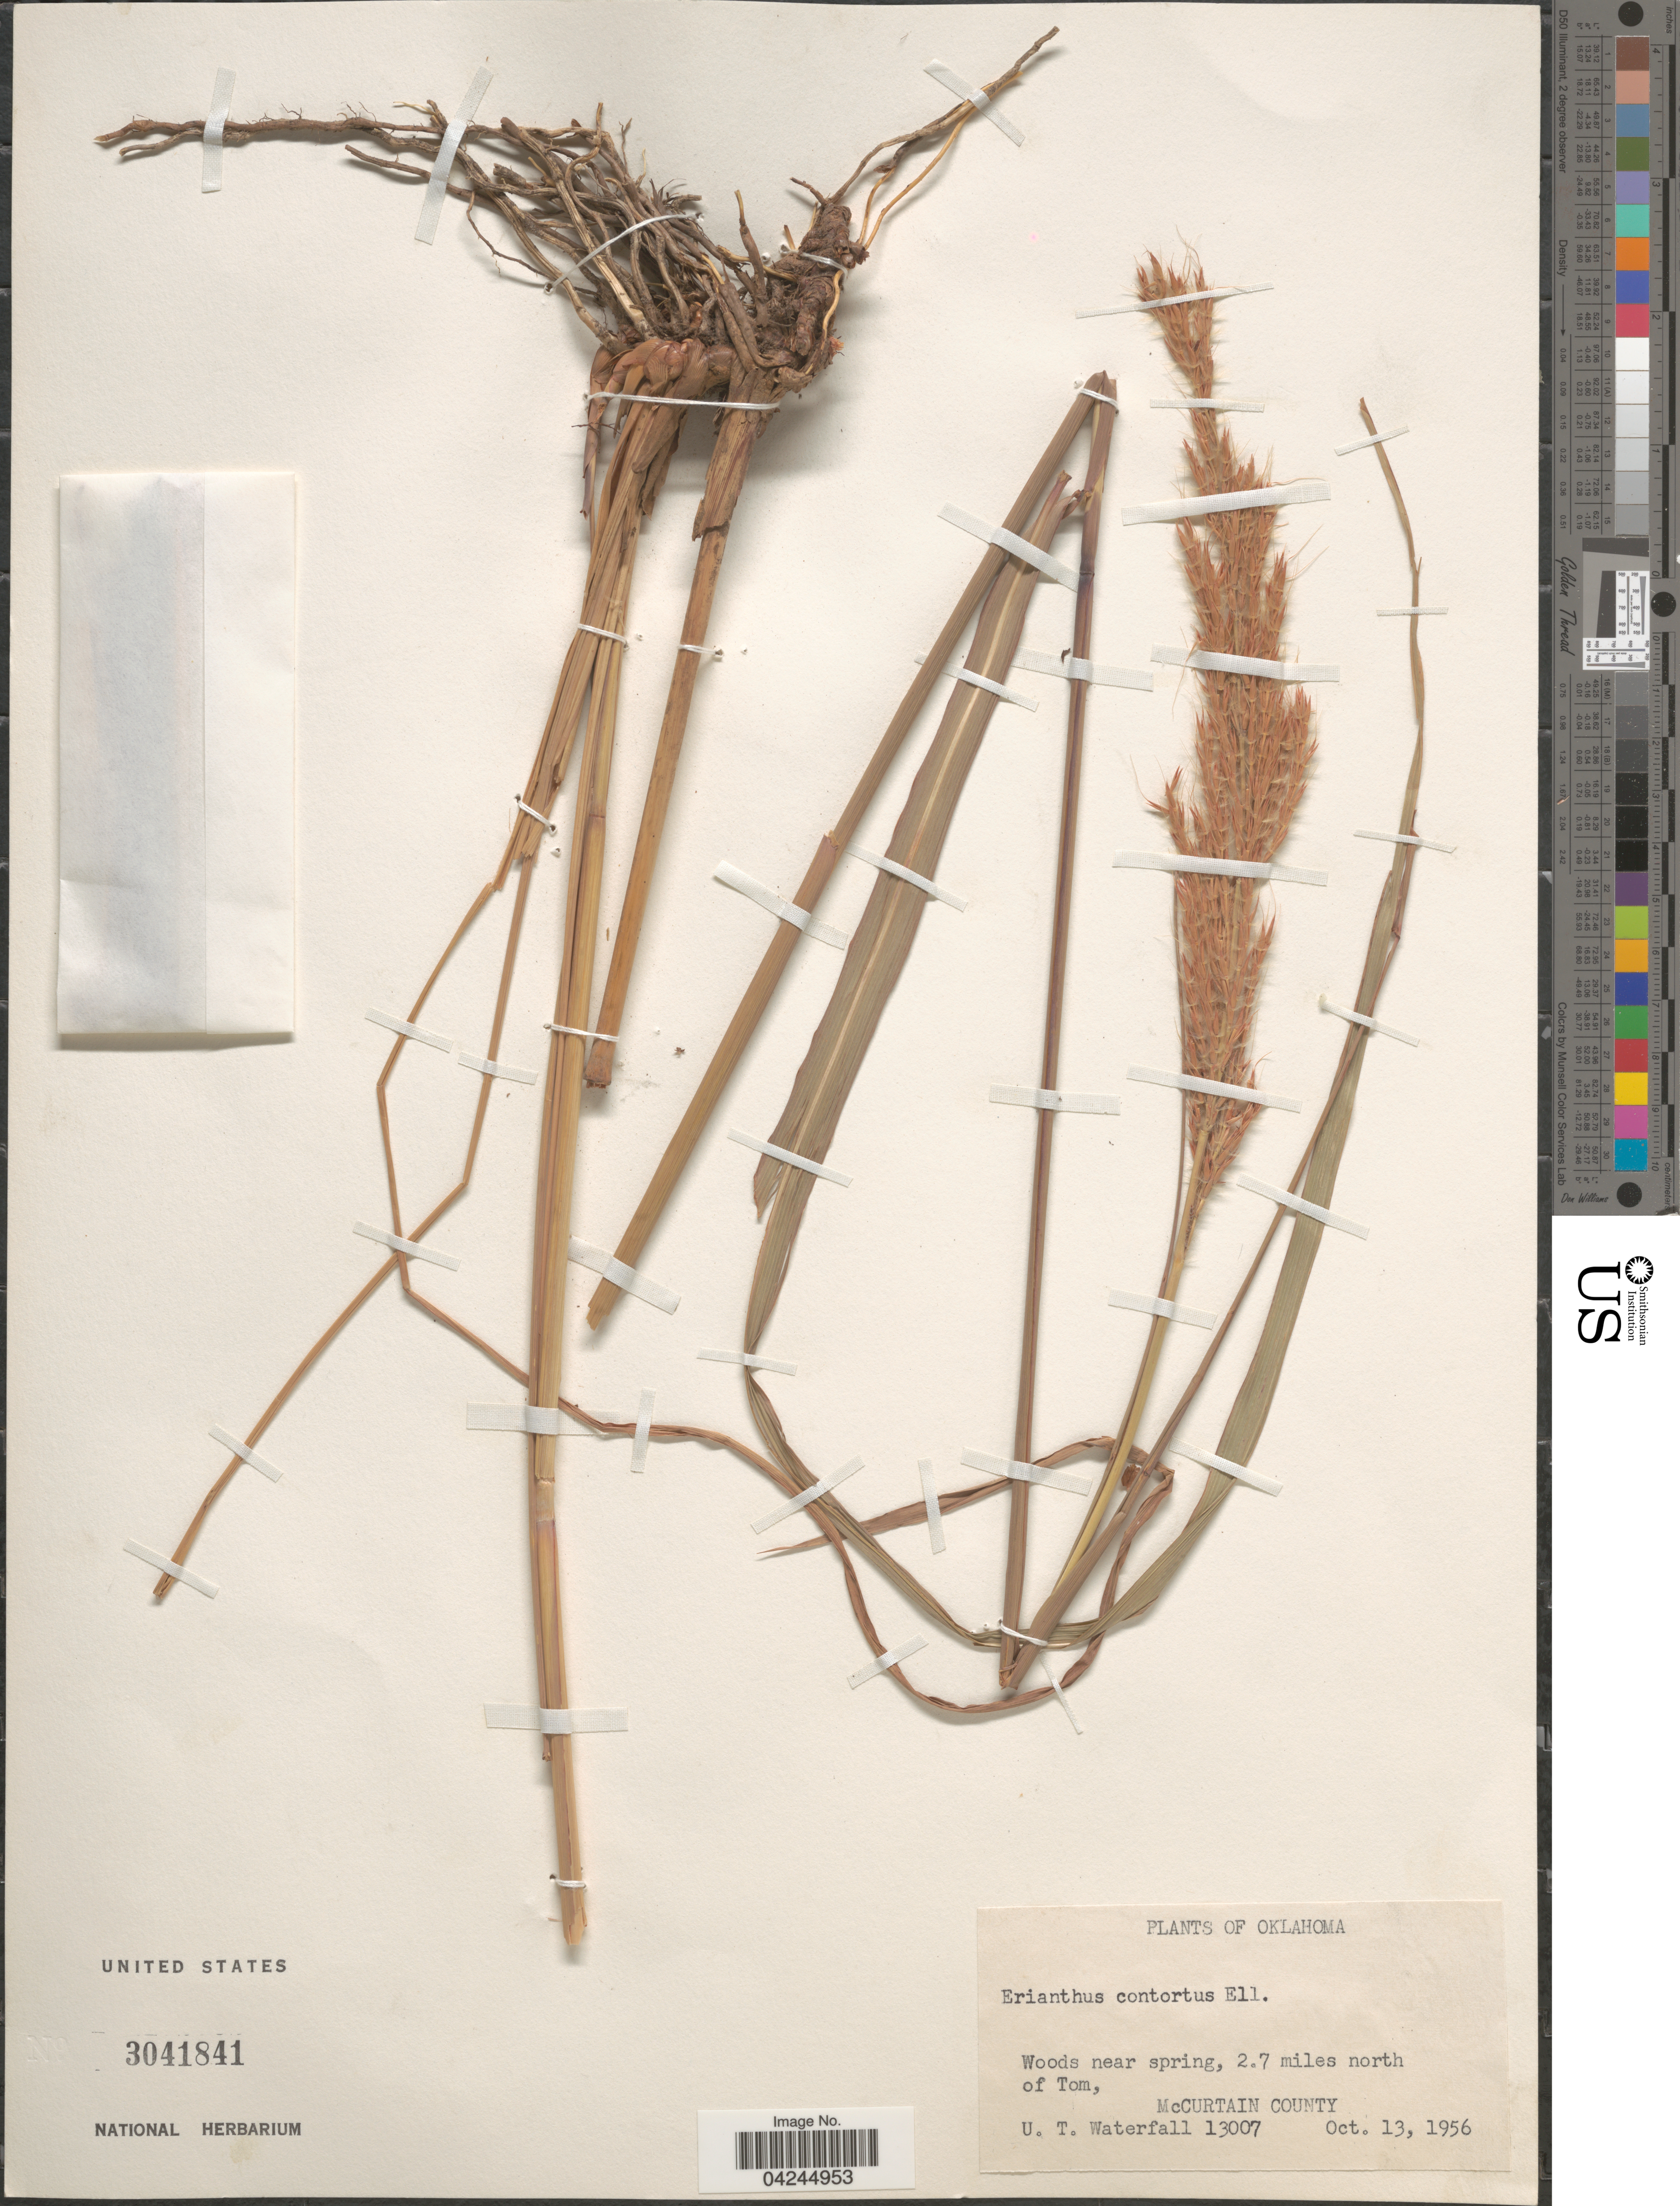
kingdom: Plantae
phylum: Tracheophyta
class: Liliopsida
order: Poales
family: Poaceae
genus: Erianthus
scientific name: Erianthus brevibarbis var. contortus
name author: (Elliott) D.B. Ward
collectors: U. T. Waterfall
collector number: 13007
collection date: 1956-10-13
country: United States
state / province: Oklahoma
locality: Woods near spring, 2.7 miles north of Tom, McCurtain County.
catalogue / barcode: US 3041841